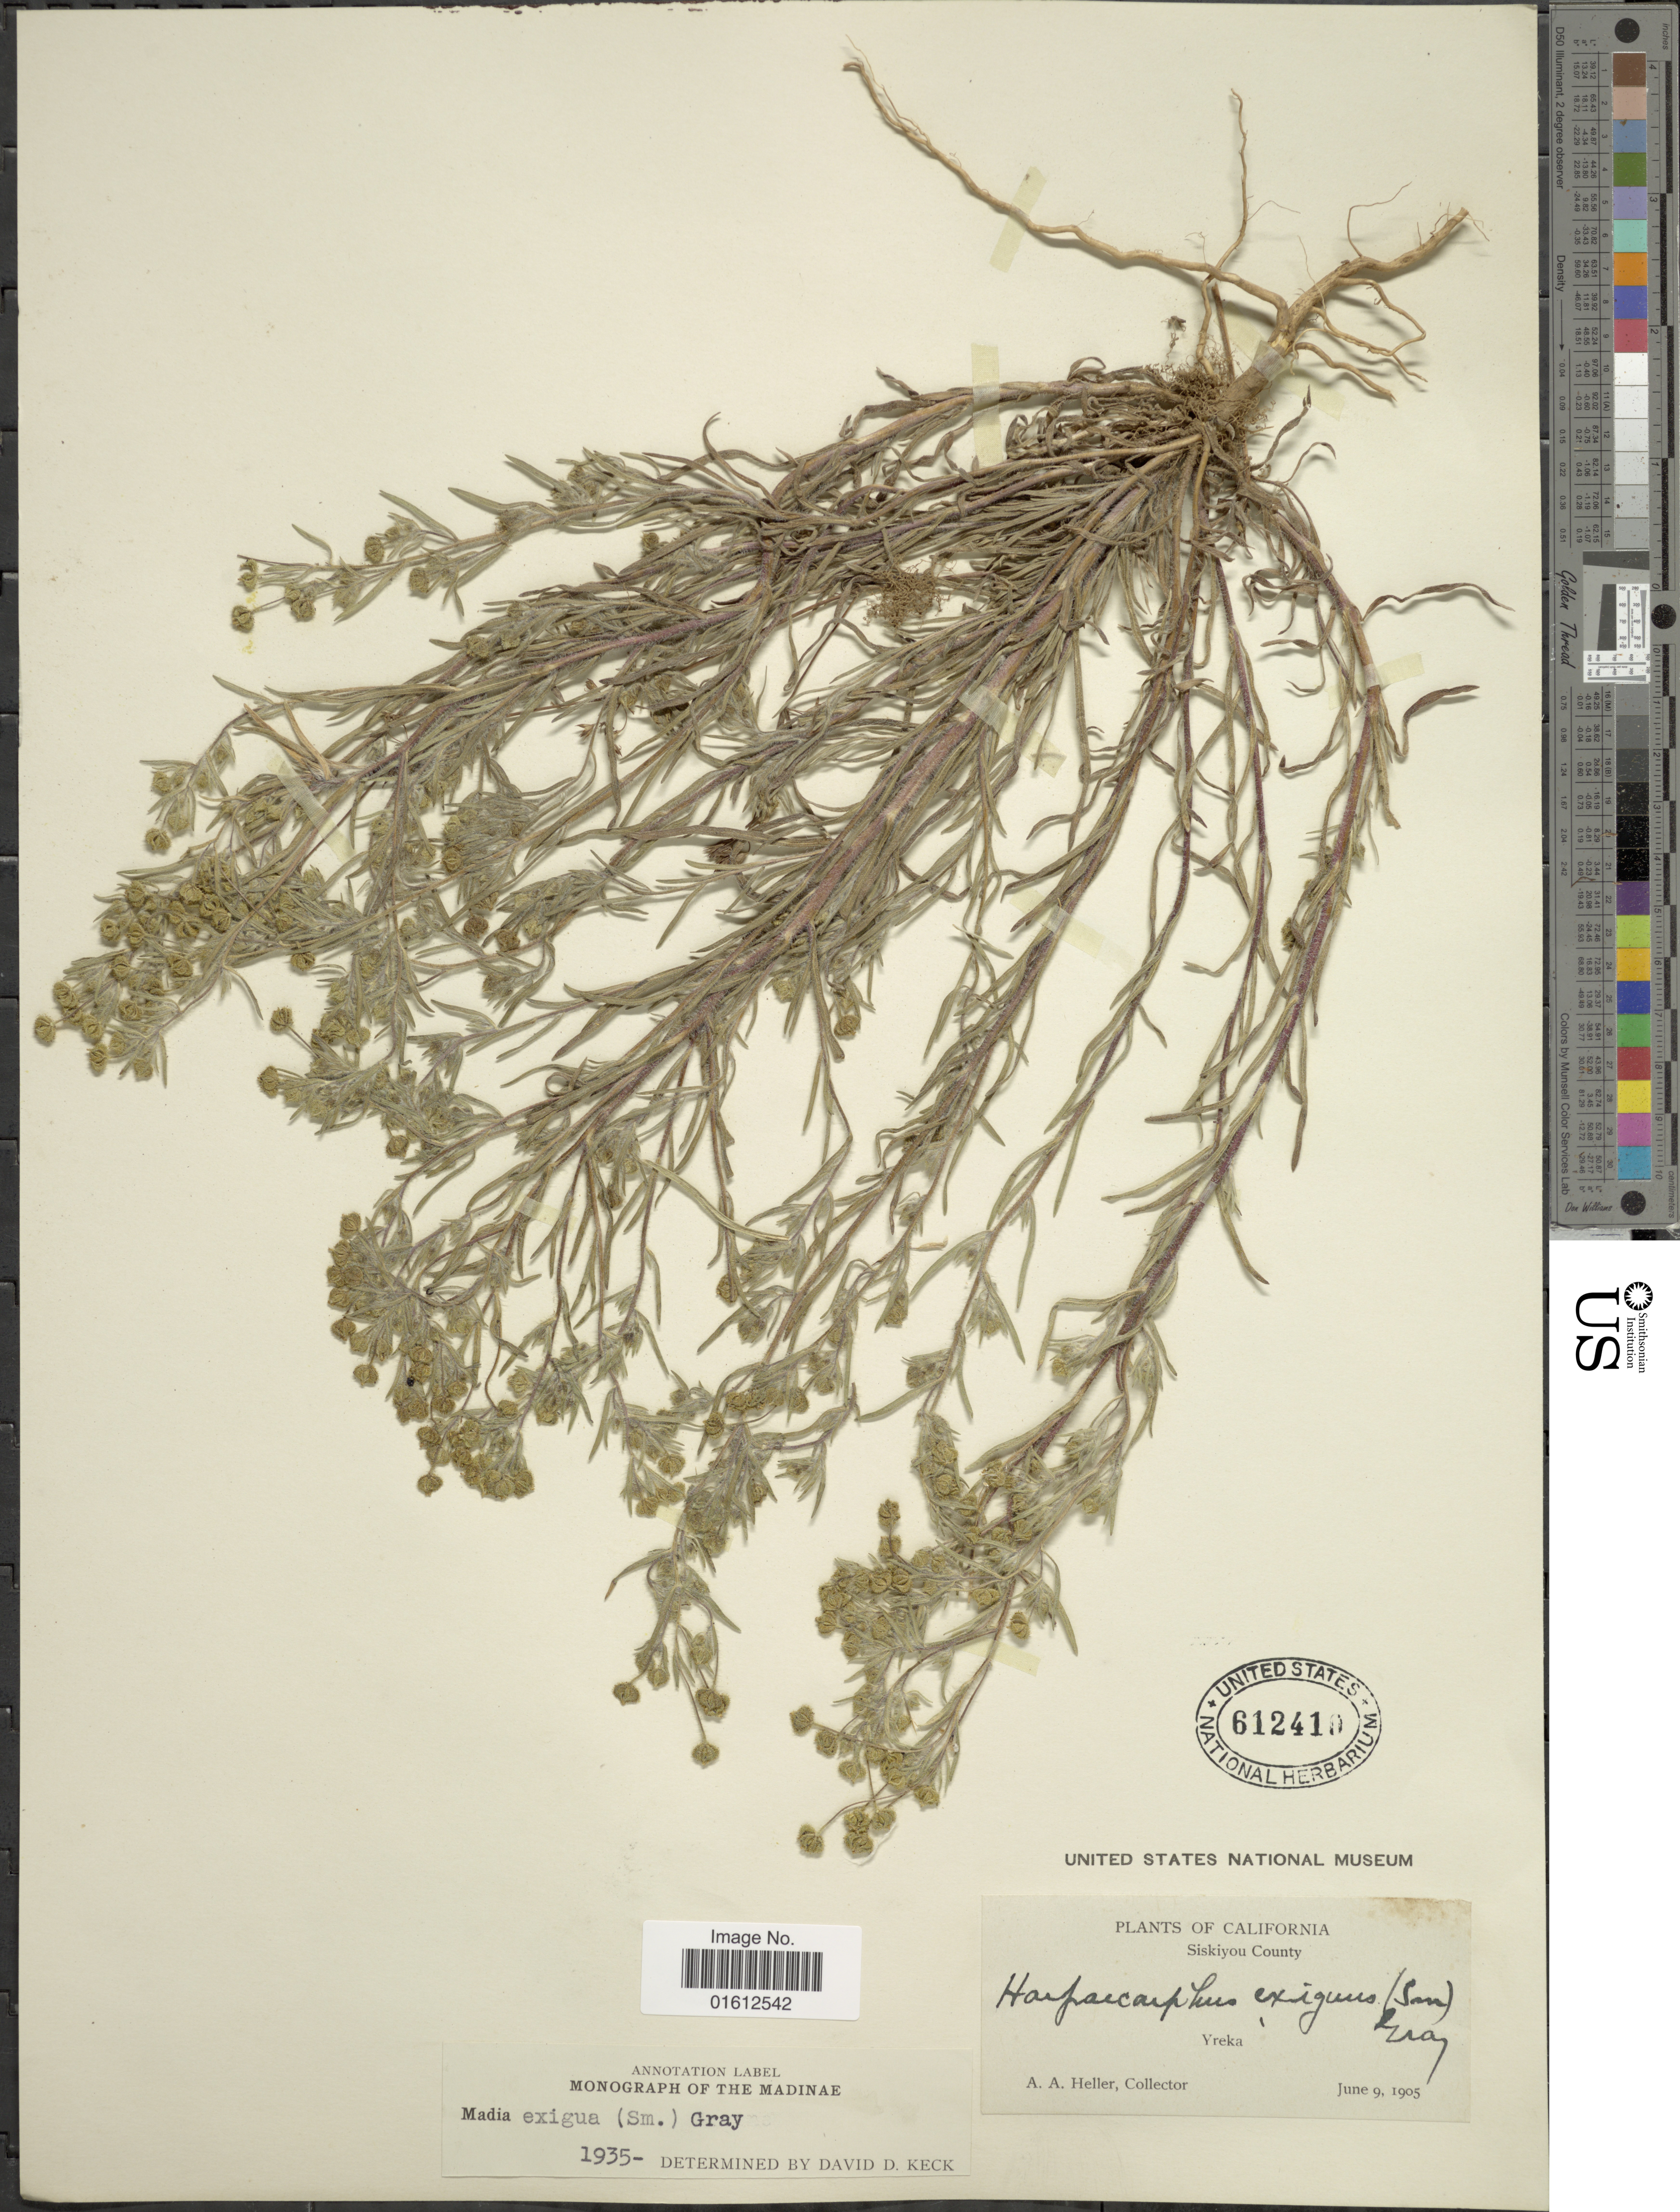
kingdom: Plantae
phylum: Tracheophyta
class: Magnoliopsida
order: Asterales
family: Asteraceae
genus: Madia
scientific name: Madia exigua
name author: (Sm.) A. Gray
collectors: A. A. Heller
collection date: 1905-06-09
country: United States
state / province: California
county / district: Siskiyou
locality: Siskiyou County. Yreka.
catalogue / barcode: US 612410